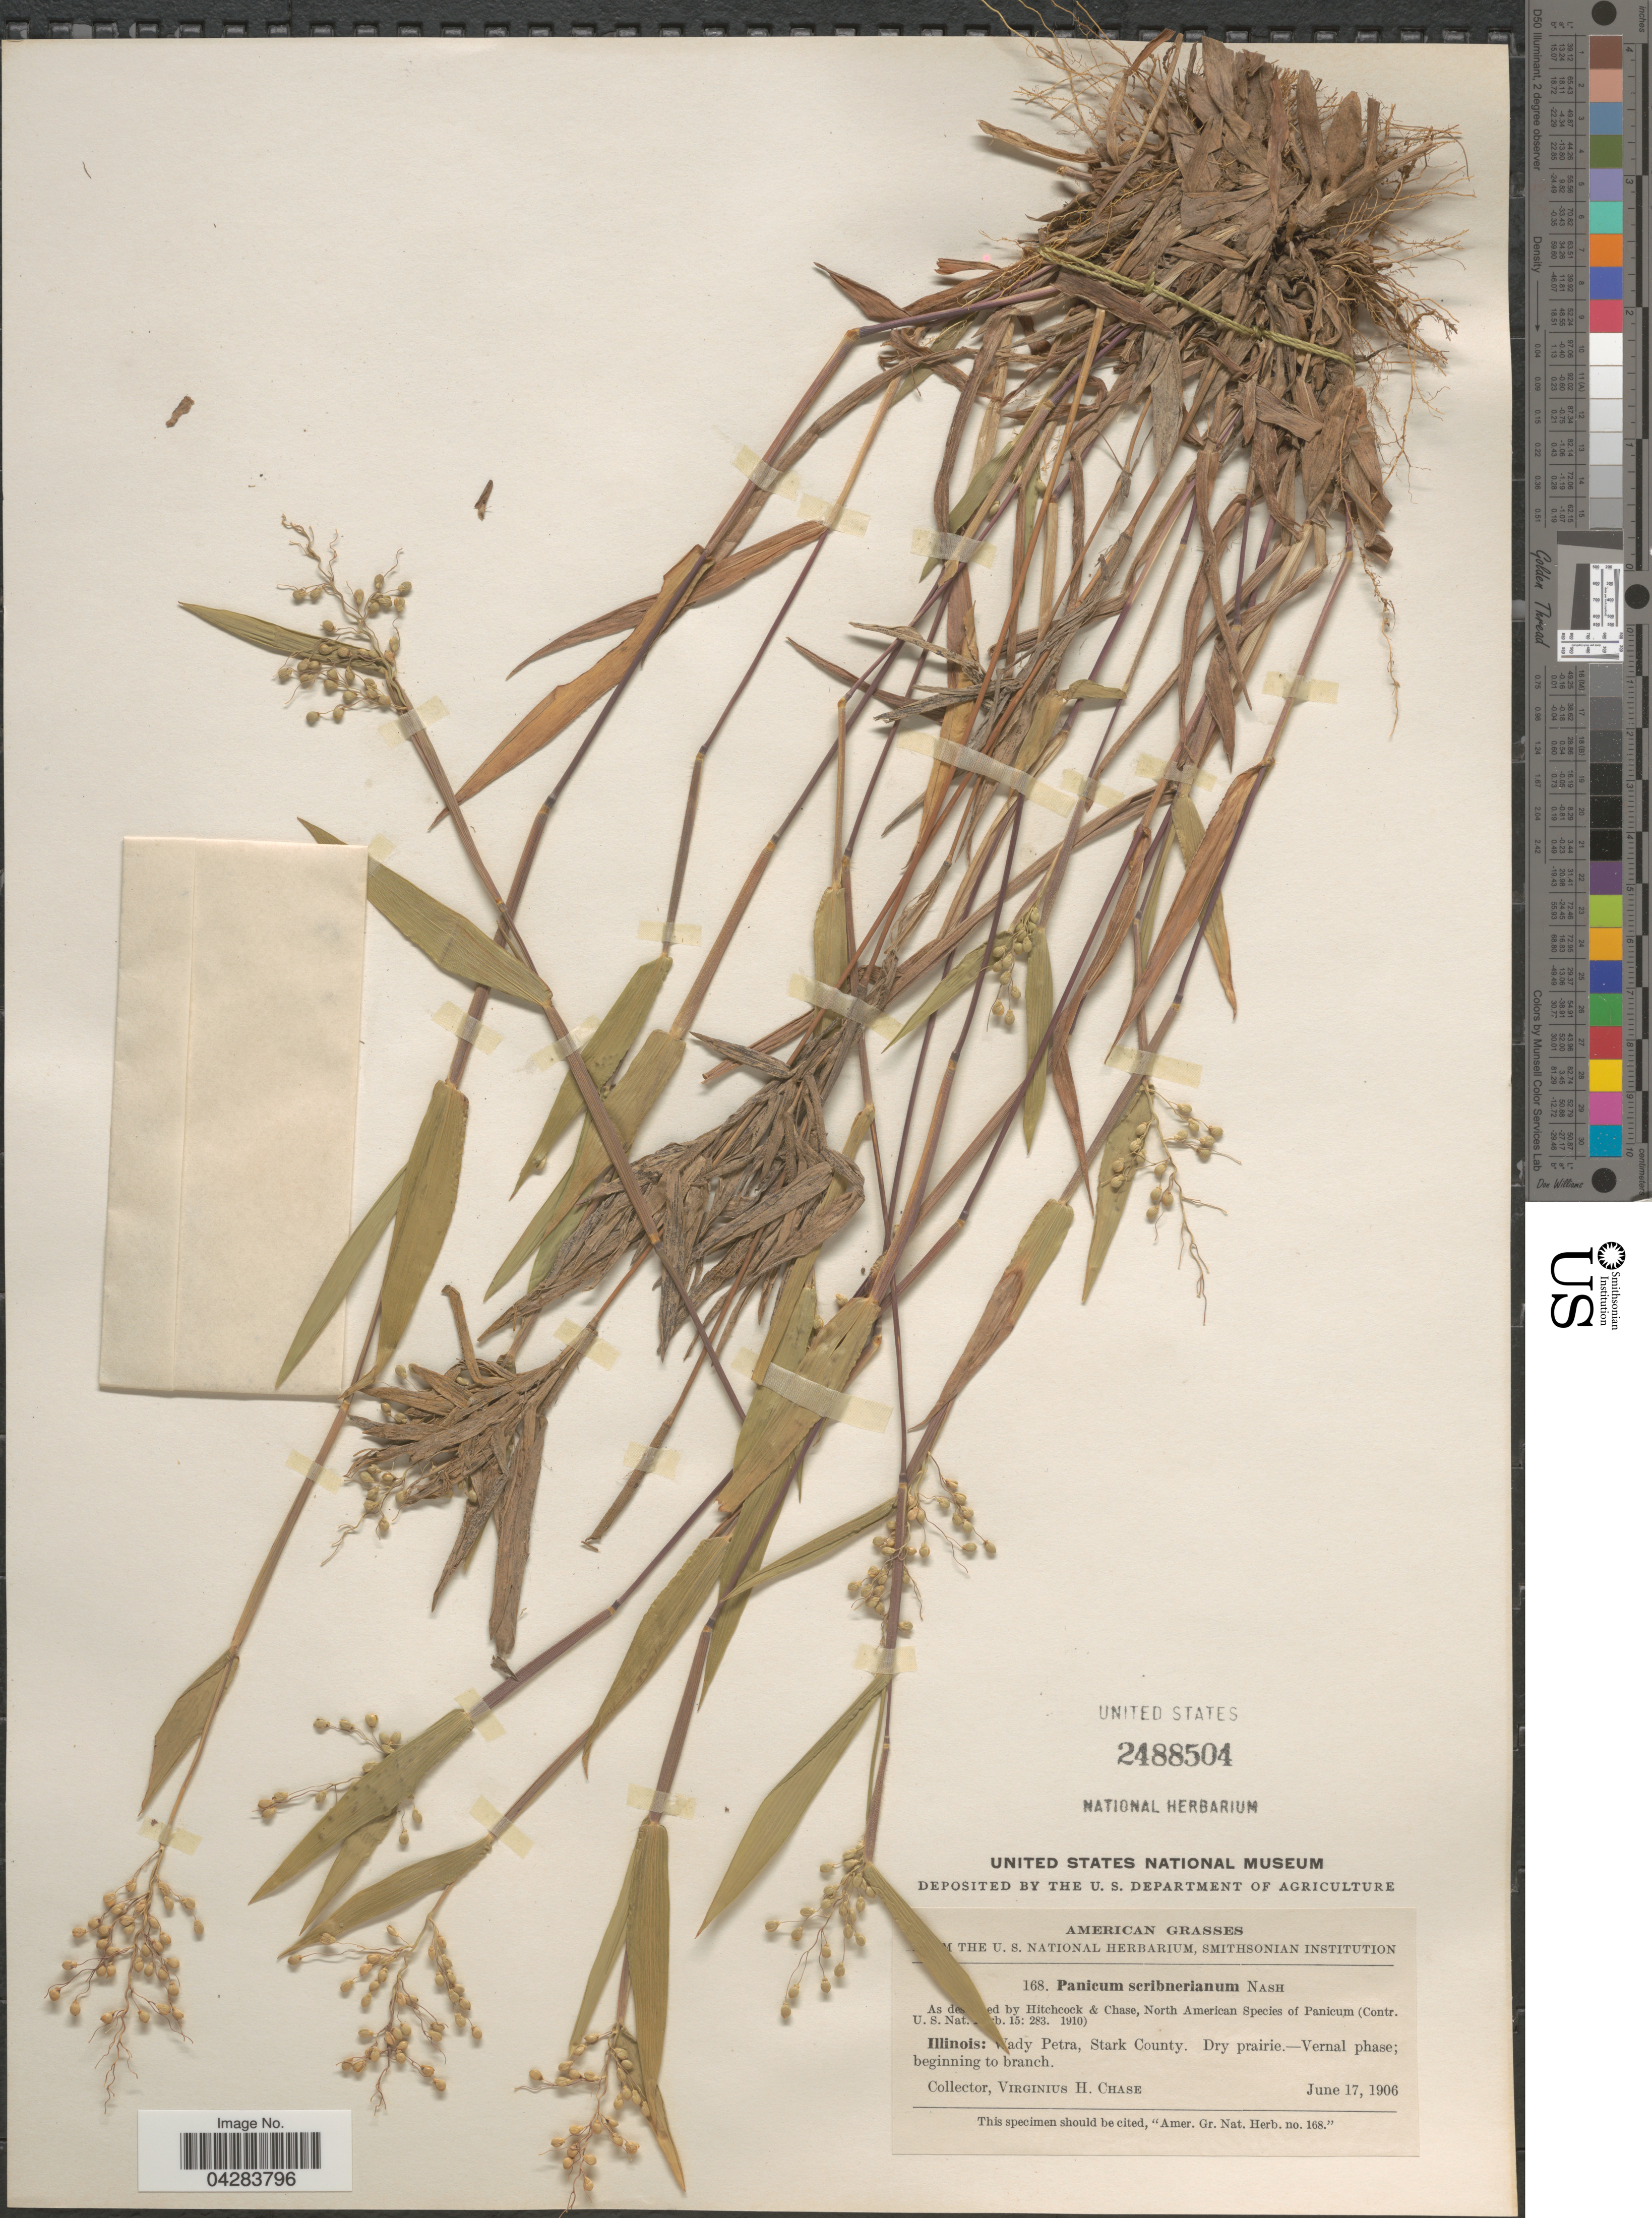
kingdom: Plantae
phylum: Tracheophyta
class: Liliopsida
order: Poales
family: Poaceae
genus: Dichanthelium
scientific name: Dichanthelium oligosanthes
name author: (Schult.) Gould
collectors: V. H. Chase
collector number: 168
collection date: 1906-06-17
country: United States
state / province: Illinois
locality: Wady Petra, Stark County.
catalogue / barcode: US 2488504